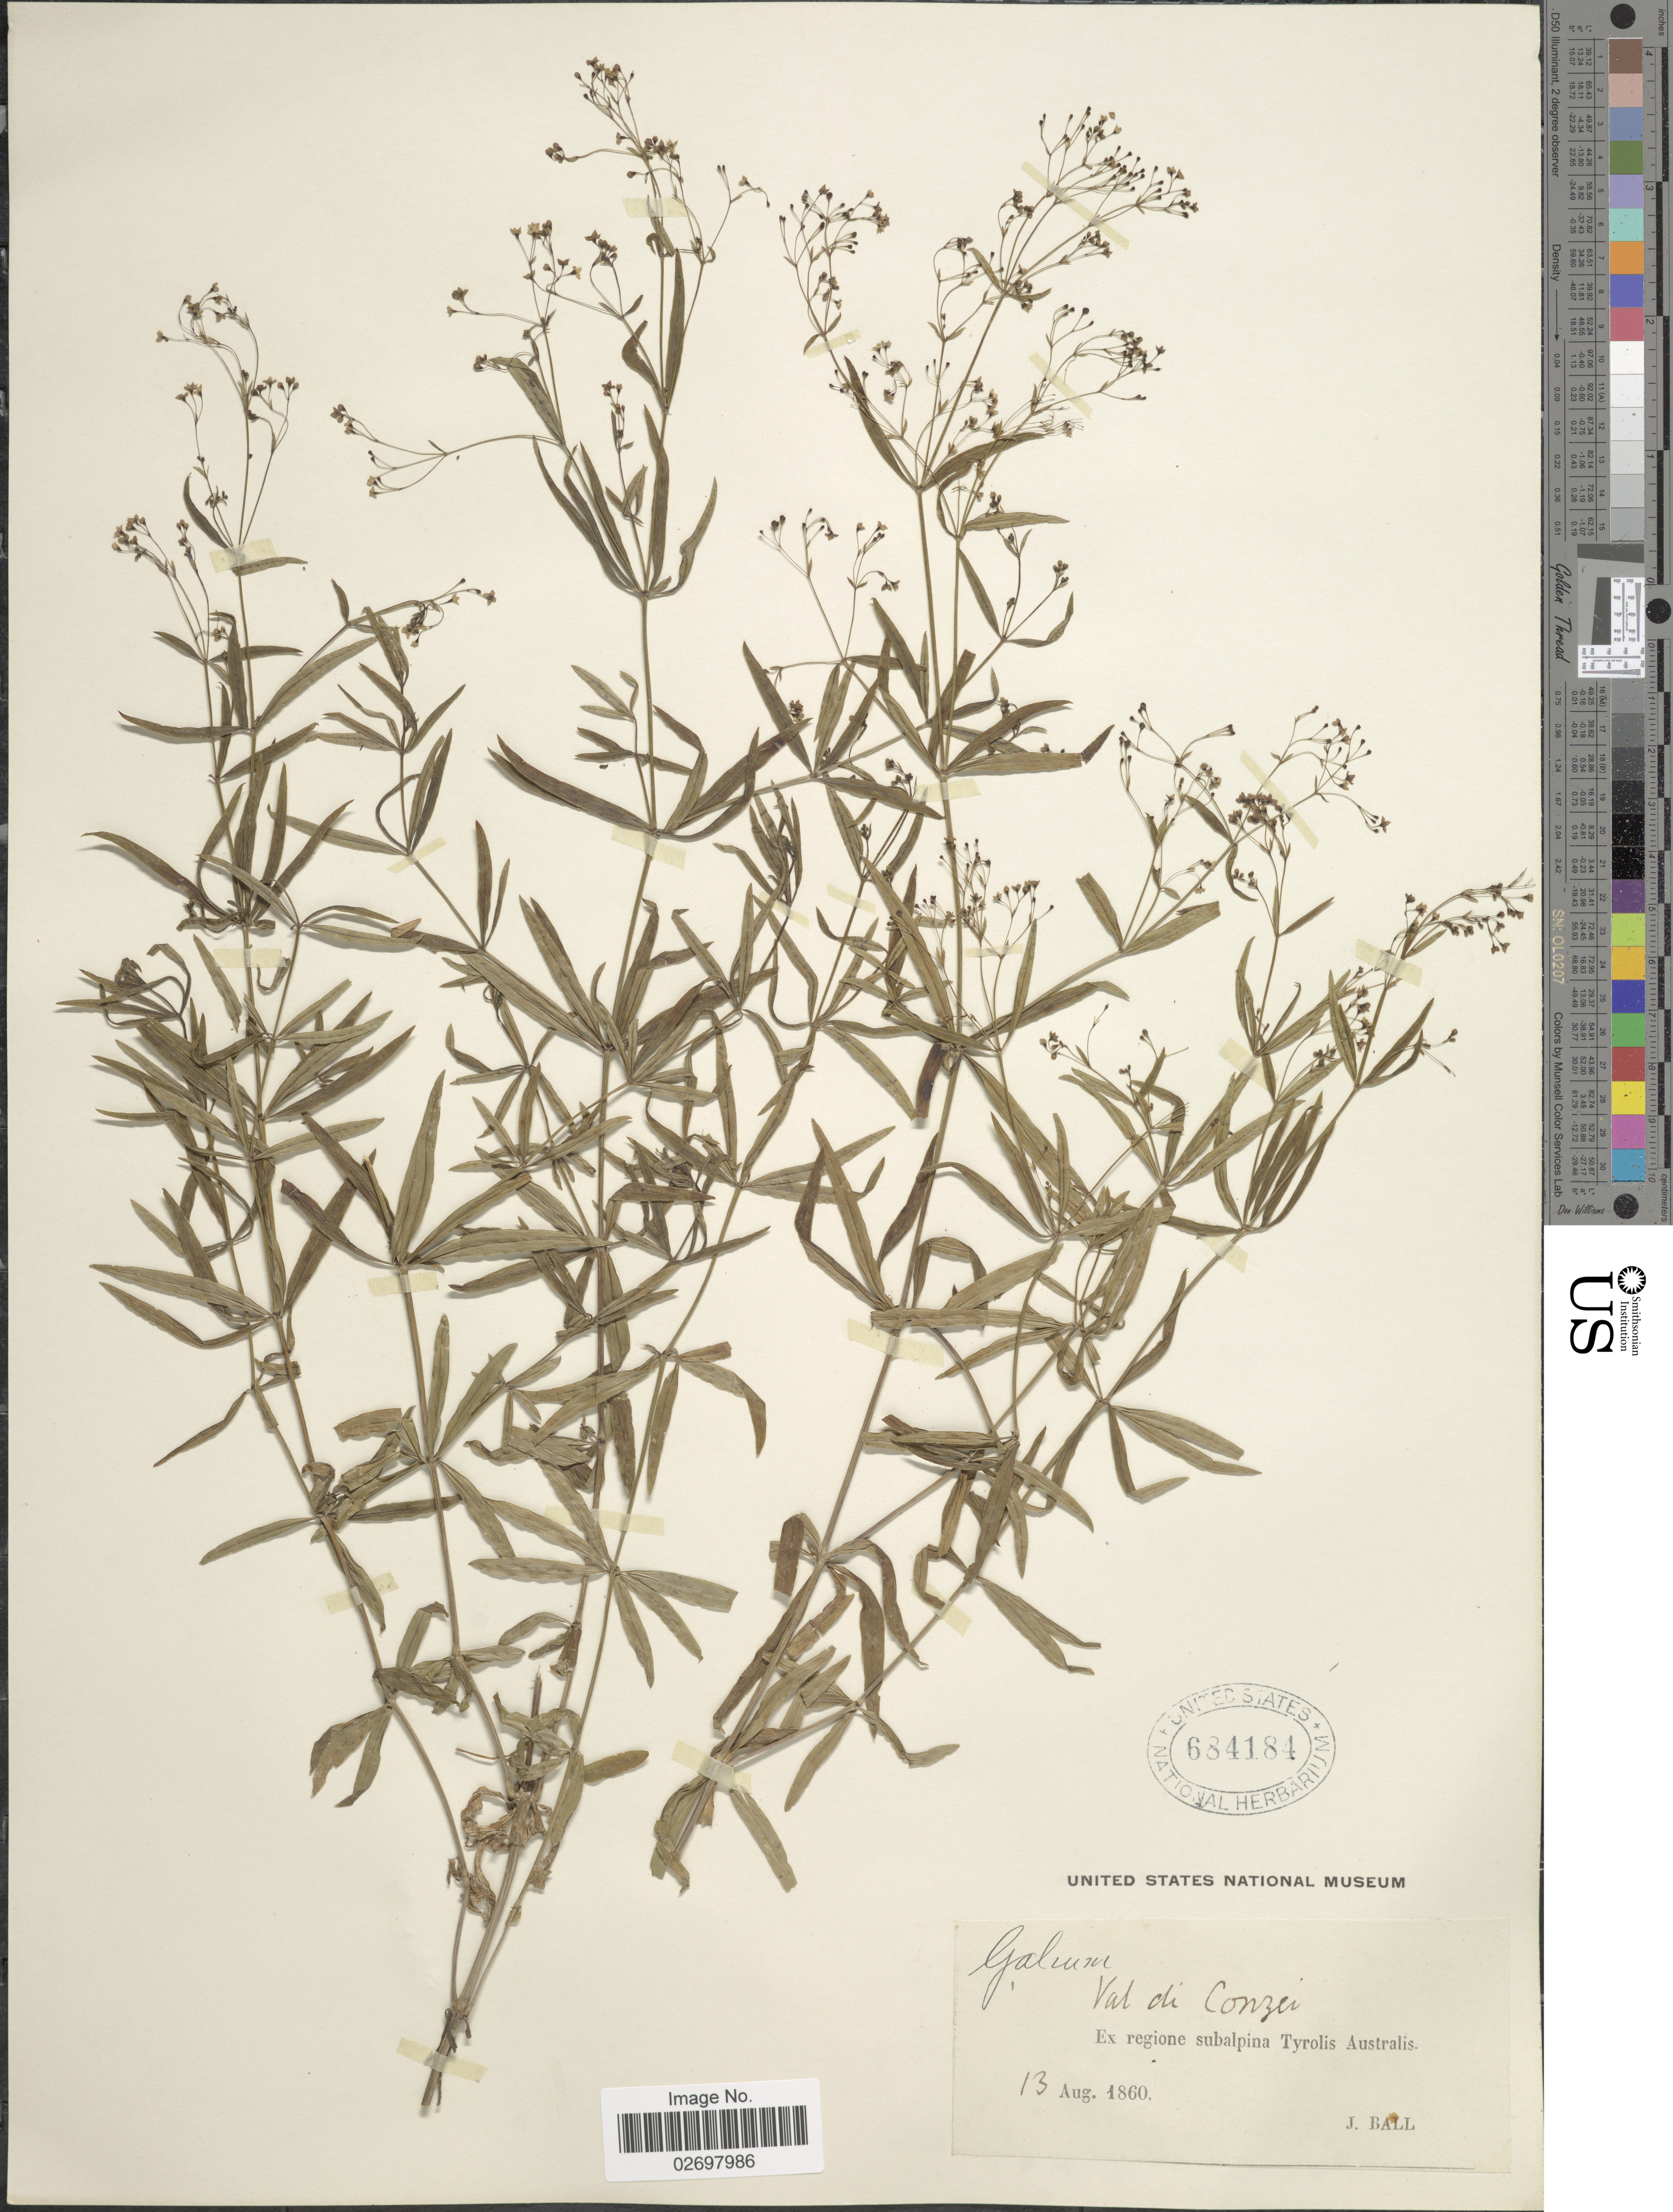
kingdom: Plantae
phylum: Tracheophyta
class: Magnoliopsida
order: Gentianales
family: Rubiaceae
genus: Galium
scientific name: Galium sp.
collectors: J. Ball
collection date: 1860-08-13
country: Italy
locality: Val di Conzei, Ex regione subalpina Tyrolis Australis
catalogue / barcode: US 684184